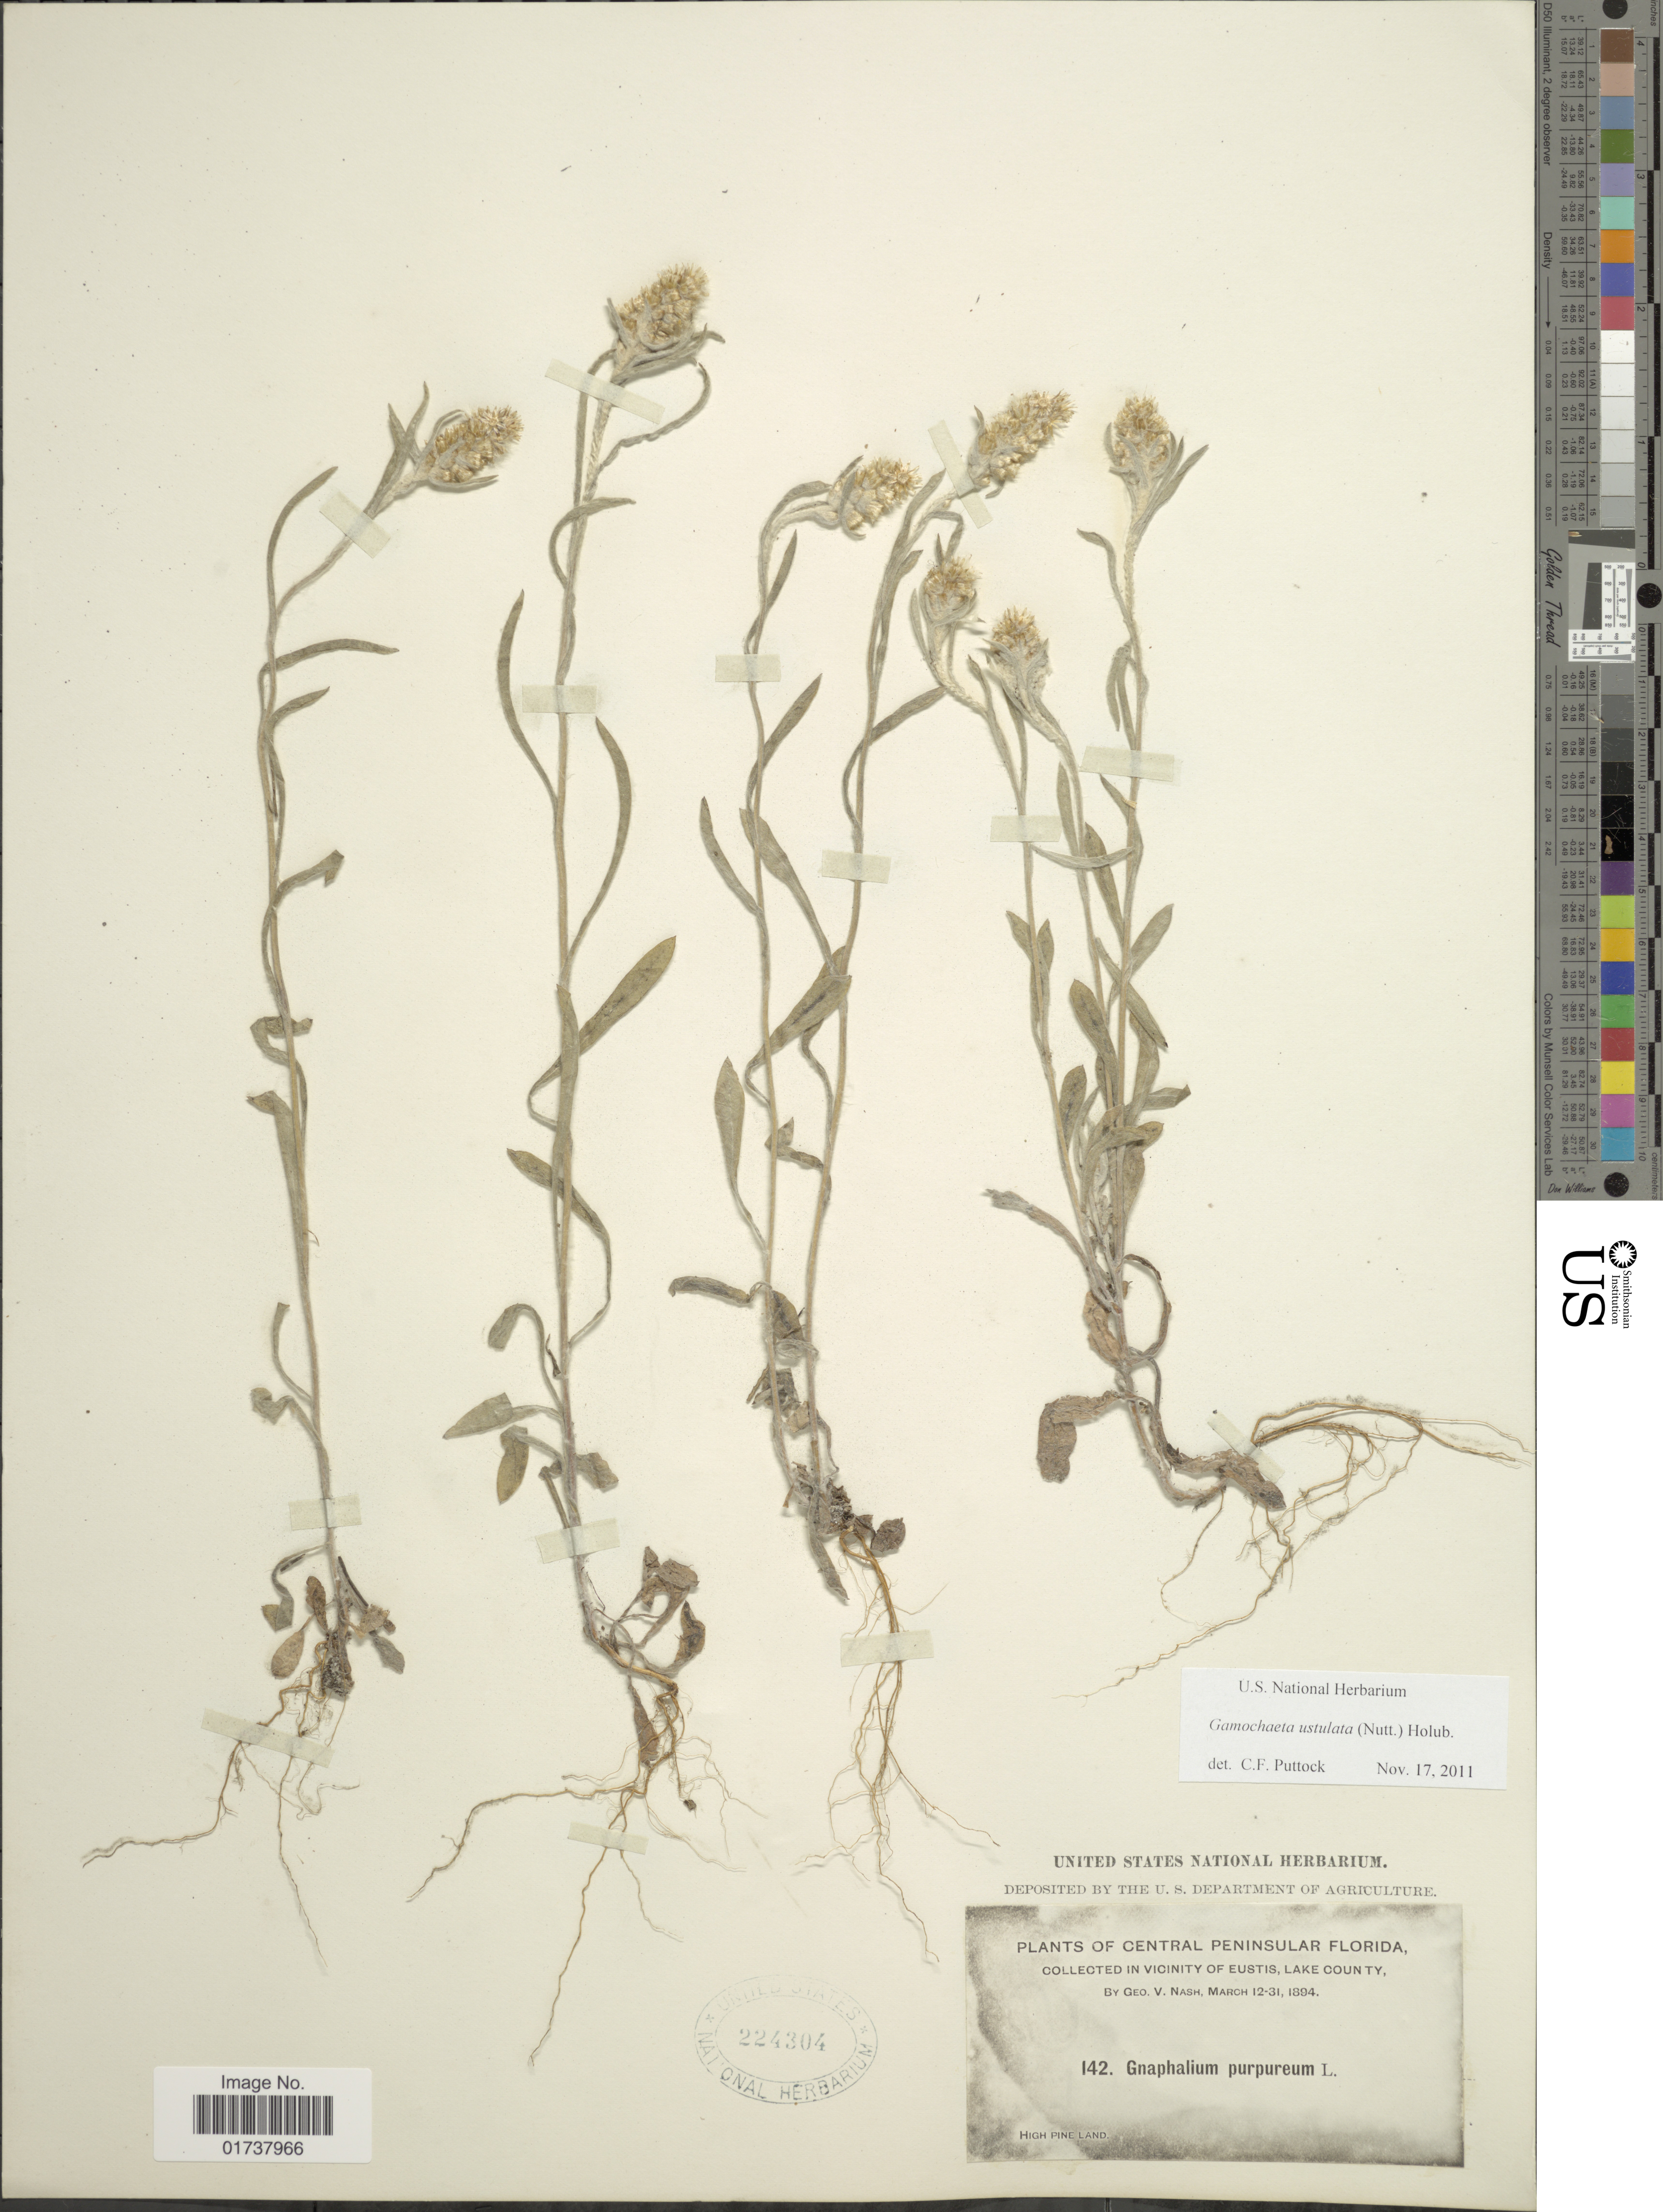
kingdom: Plantae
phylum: Tracheophyta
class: Magnoliopsida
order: Asterales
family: Asteraceae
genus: Gamochaeta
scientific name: Gamochaeta purpurea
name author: (L.) Cabrera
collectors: G. V. Nash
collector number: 142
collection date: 1894-03-12/1894-03-31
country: United States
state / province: Florida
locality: Central Peninsular Florida, In Vicinity of Eustis, Lake County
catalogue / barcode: US 224304